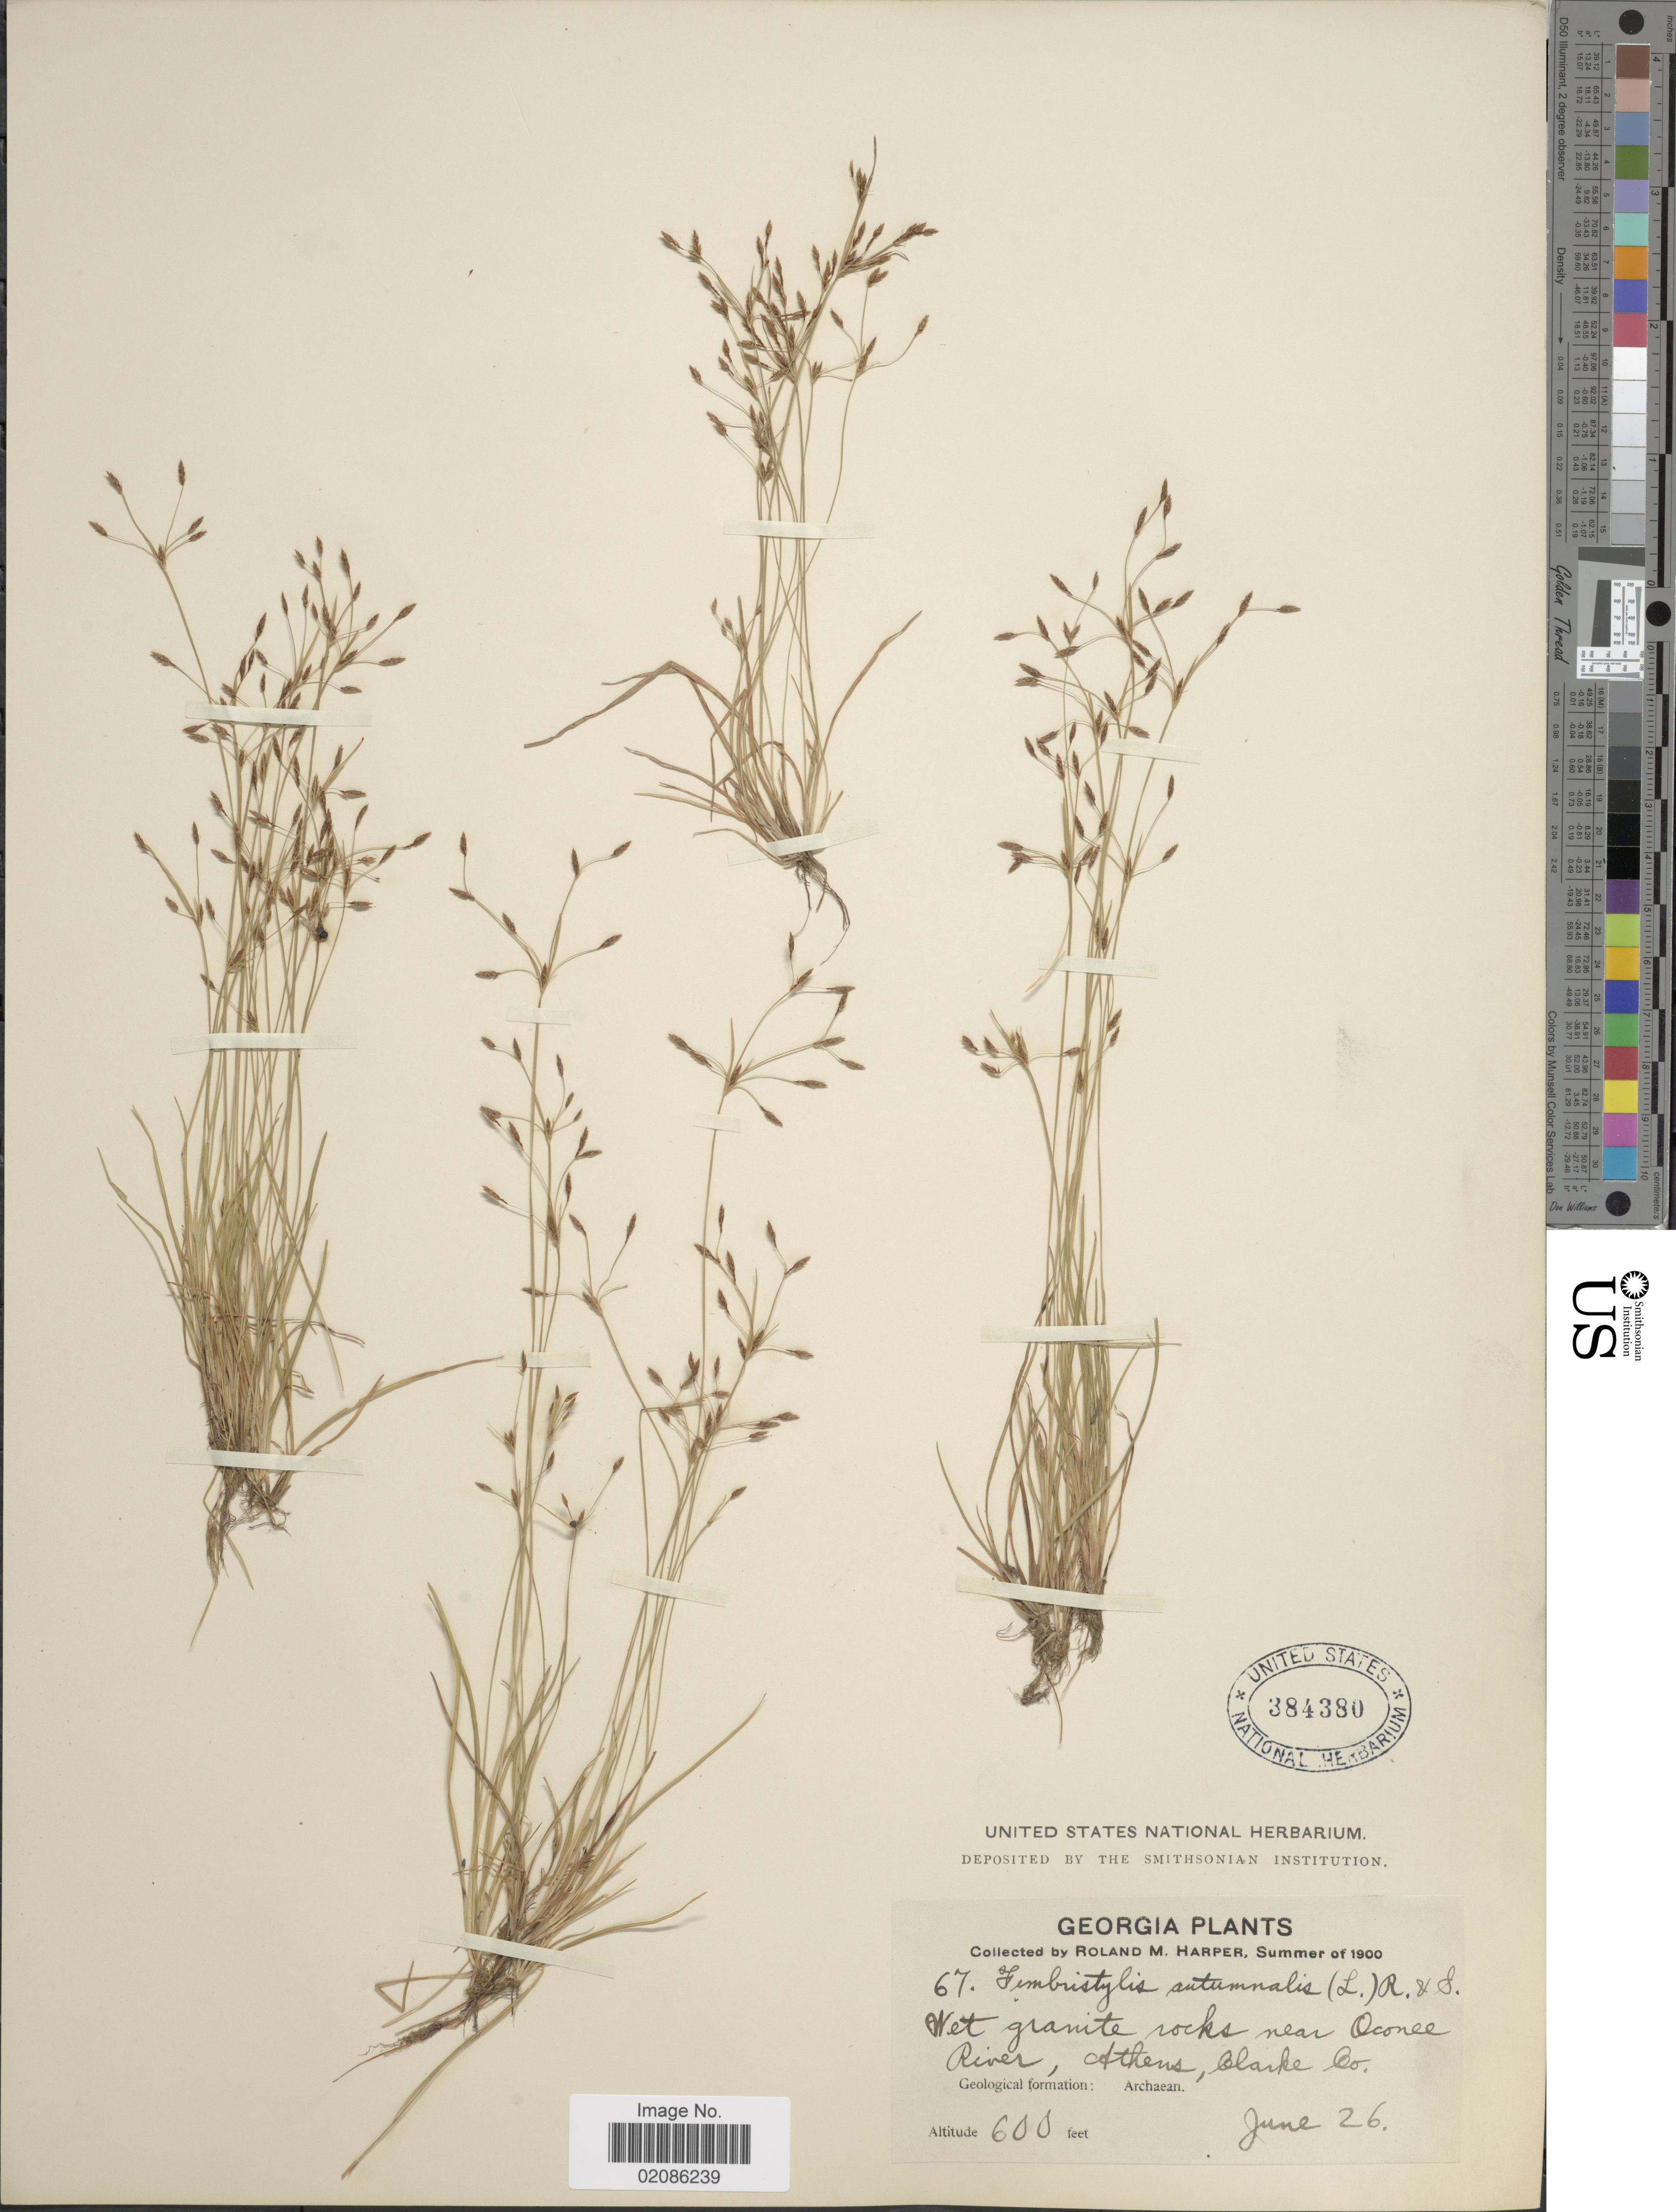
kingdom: Plantae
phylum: Tracheophyta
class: Liliopsida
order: Poales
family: Cyperaceae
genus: Fimbristylis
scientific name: Fimbristylis autumnalis (L.) Roem. & Schult.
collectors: R. M. Harper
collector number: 67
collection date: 1900-06-26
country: United States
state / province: Georgia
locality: Wet granite rocks near Oconee River, Athens, Calrke Co, Geological formation: Archaean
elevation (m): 183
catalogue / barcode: US 384380